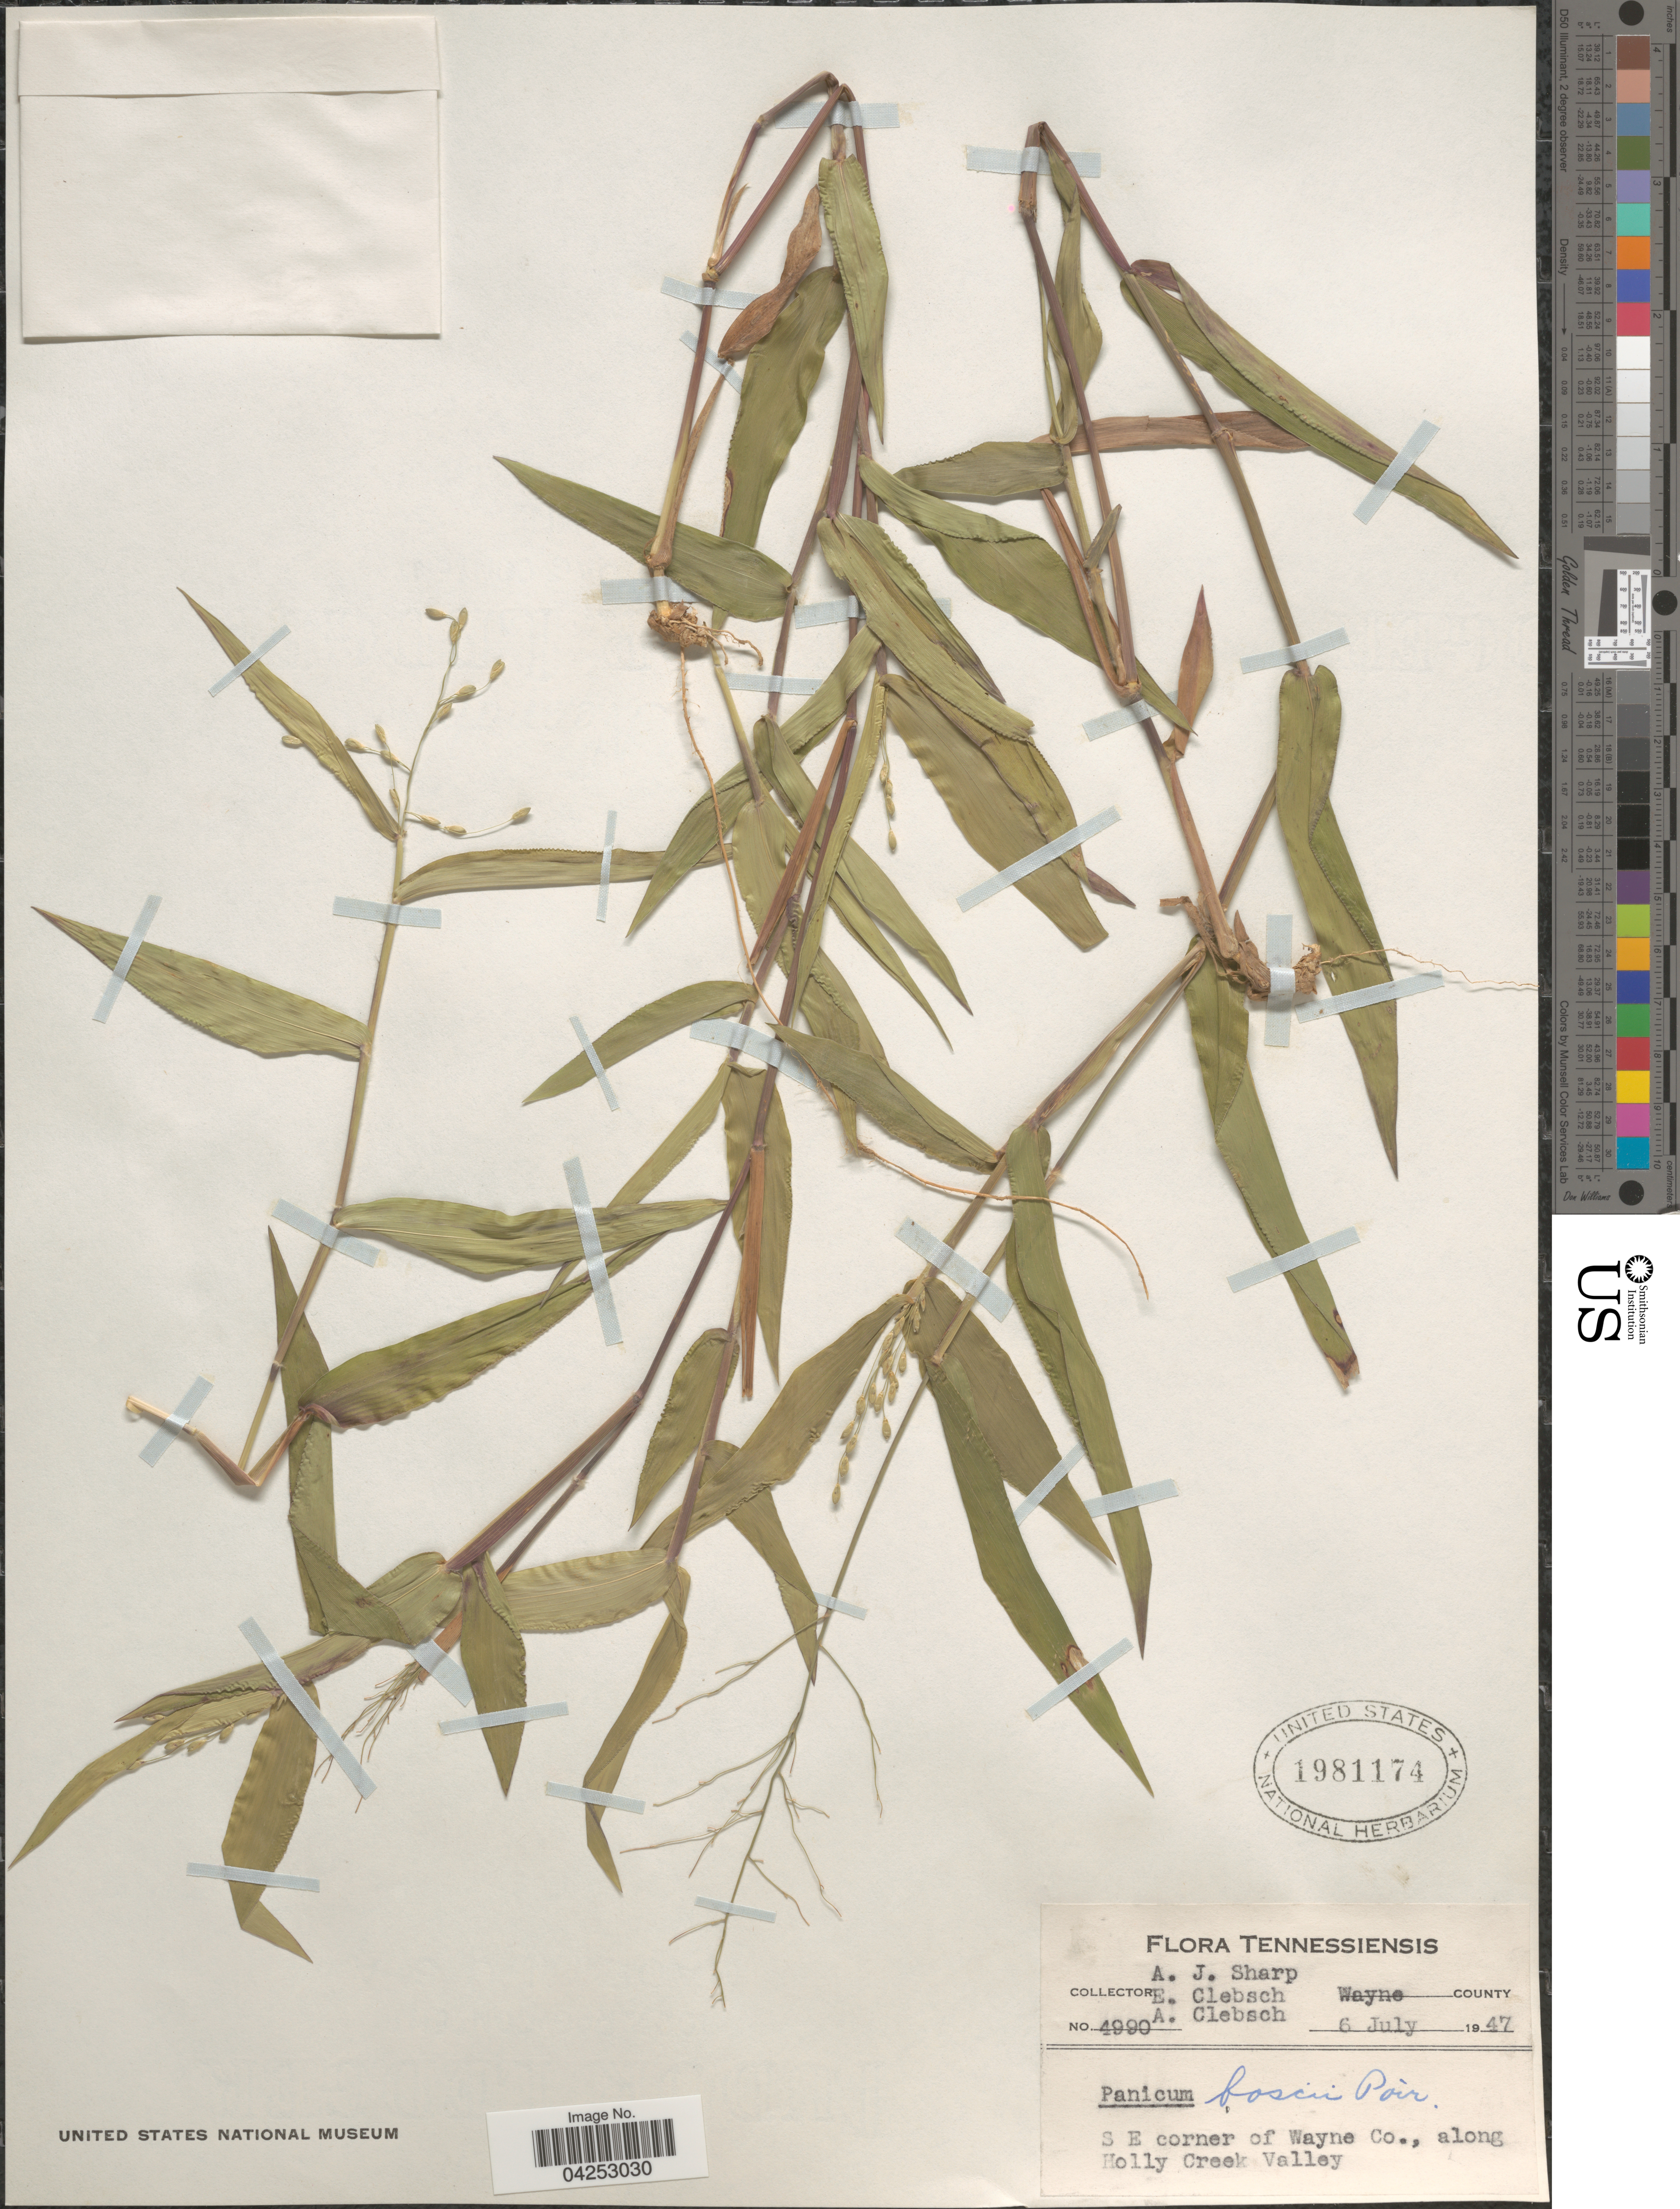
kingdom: Plantae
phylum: Tracheophyta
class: Liliopsida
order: Poales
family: Poaceae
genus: Dichanthelium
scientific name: Dichanthelium boscii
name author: (Poir.) Gould & C.A. Clark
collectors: A. J. Sharp, E. Clebsch & A. Clebsch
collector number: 4990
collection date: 1947-07-06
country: United States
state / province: Tennessee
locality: Wayne County. S E corner of Wayne Co., along Holly Creek Valley.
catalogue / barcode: US 1981174